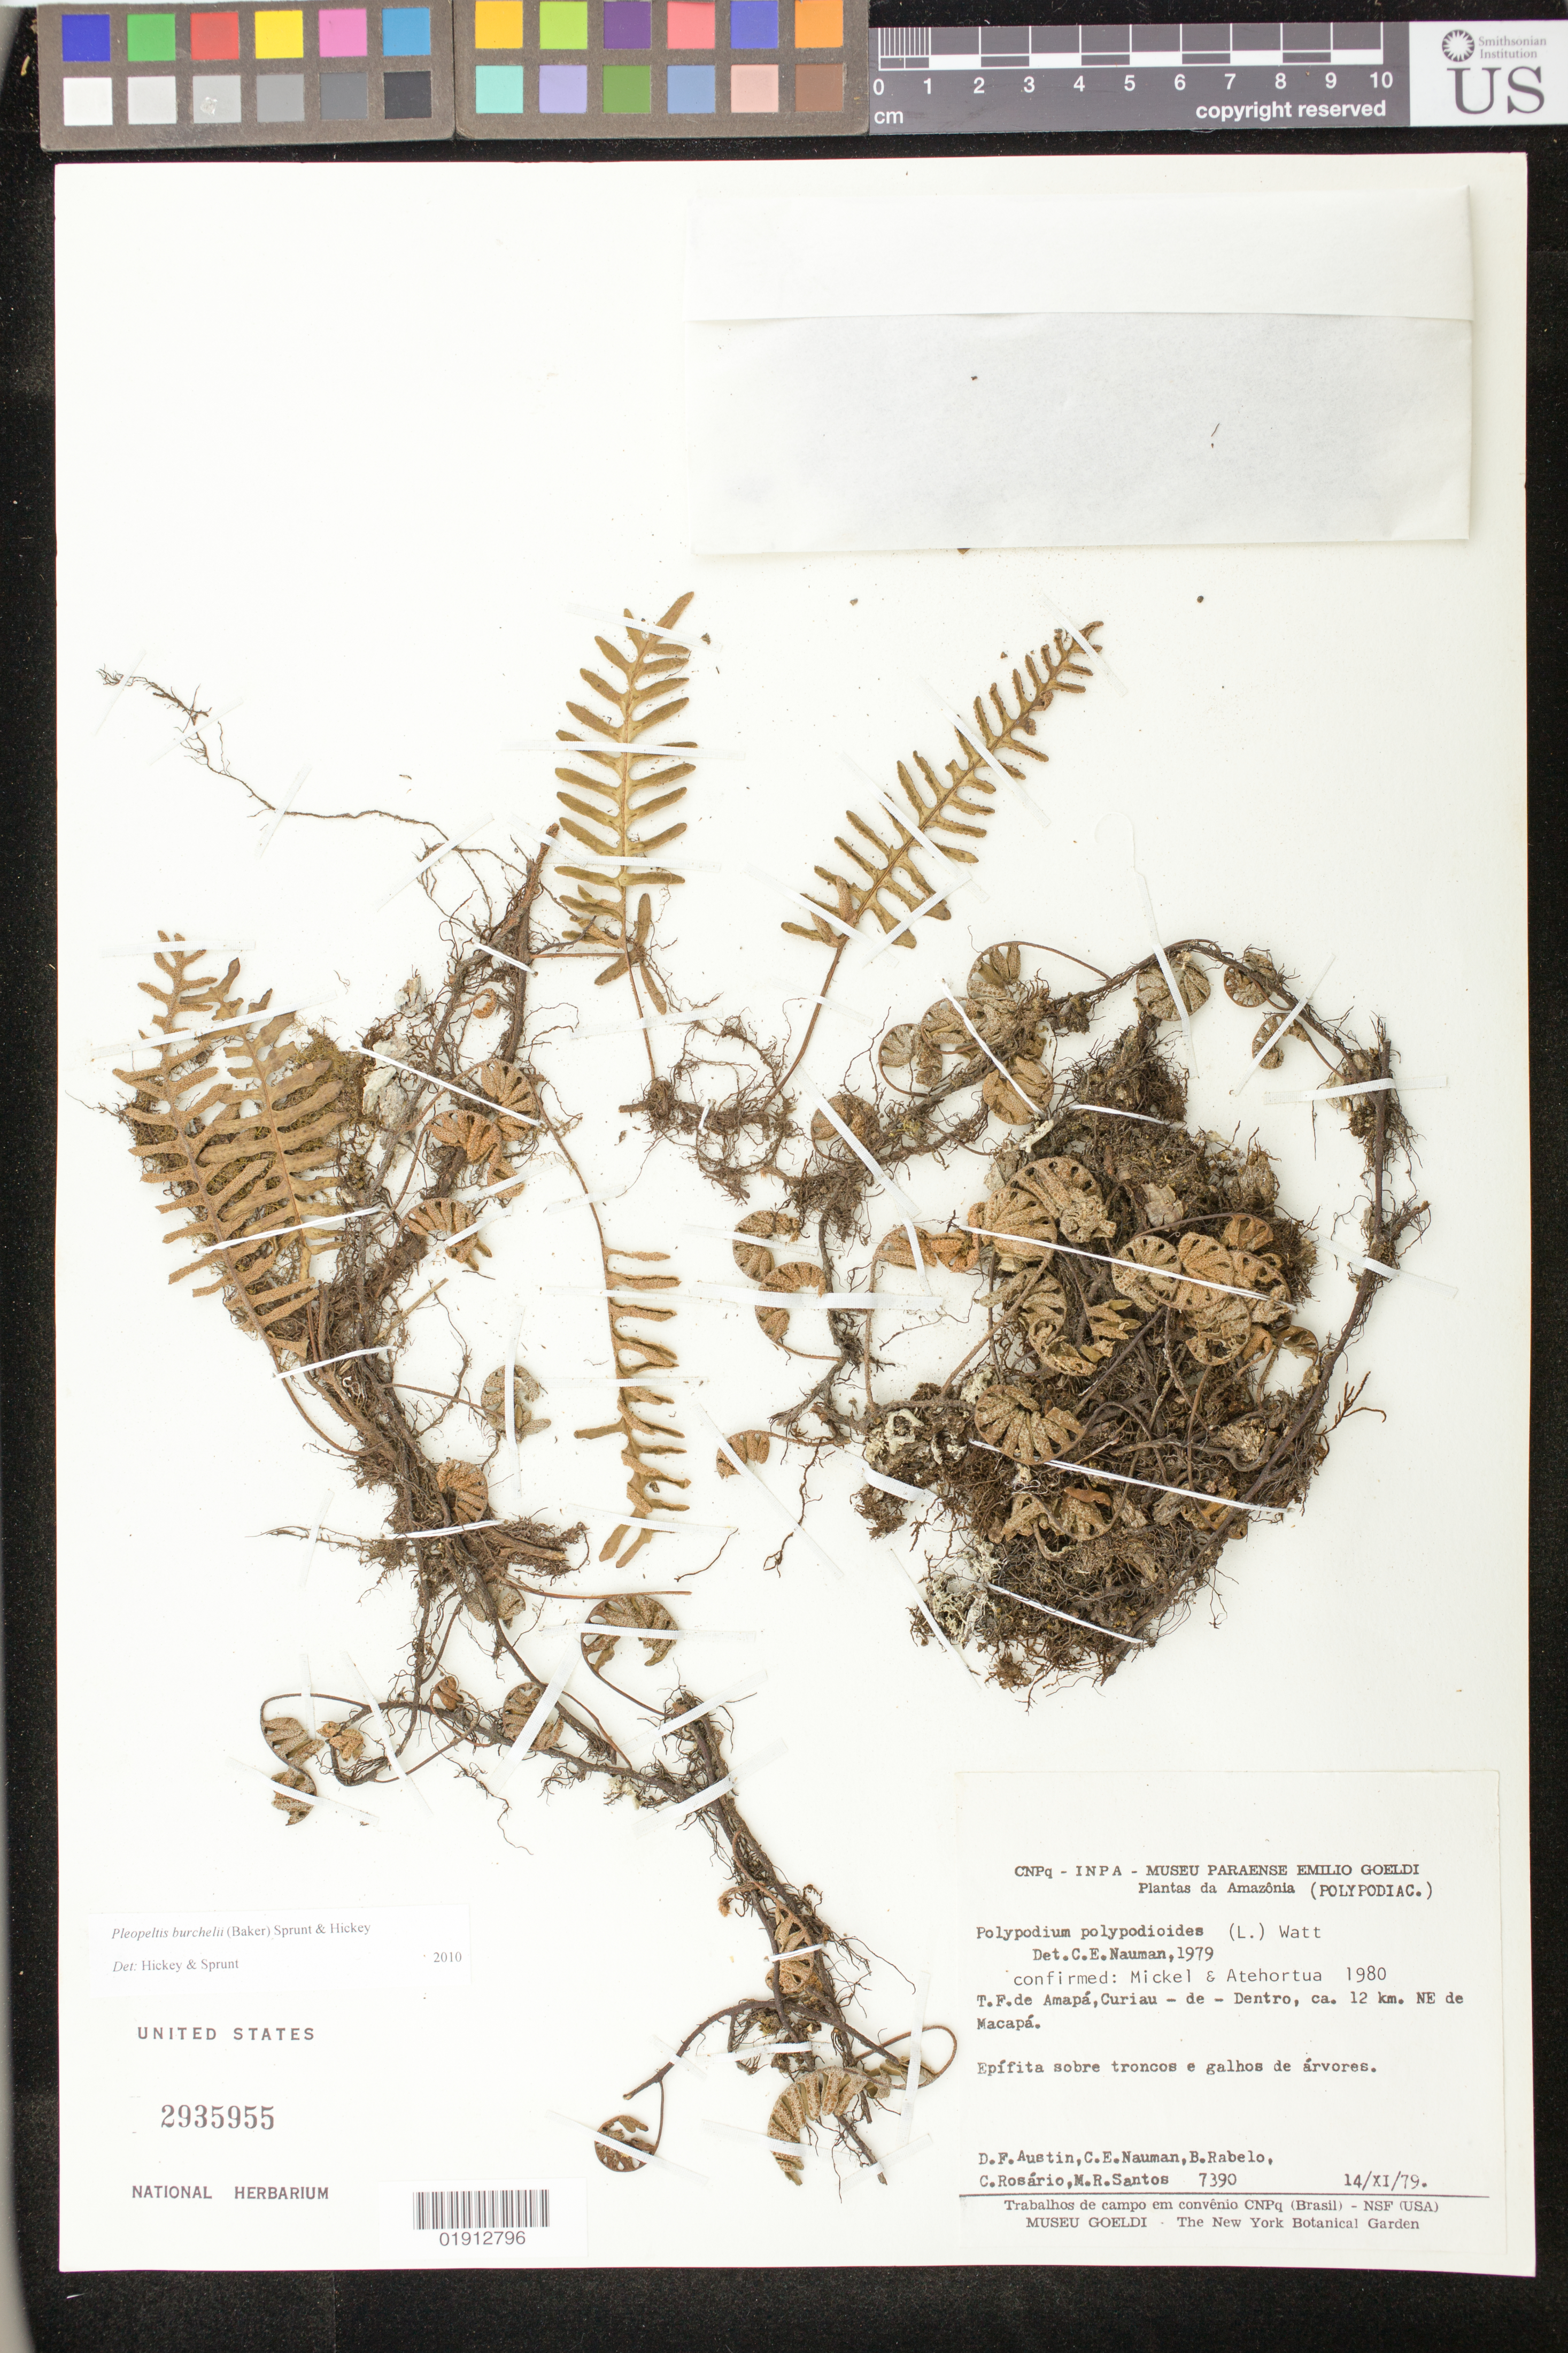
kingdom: Plantae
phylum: Tracheophyta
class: Polypodiopsida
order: Polypodiales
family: Polypodiaceae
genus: Pleopeltis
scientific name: Pleopeltis burchellii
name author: (Baker) Sprunt & Hickey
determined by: Hickey, R. J.; Sprunt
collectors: D. Austin, C. E. Nauman, B. Rabelo, C. S. Rosário & M. R. dos Santos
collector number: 7390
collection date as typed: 14 Nov 1979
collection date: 1979-11-14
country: Brazil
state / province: Amapá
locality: Curiau de Dentro, ca. 12 km NE of Macapa.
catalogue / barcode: US 2935955